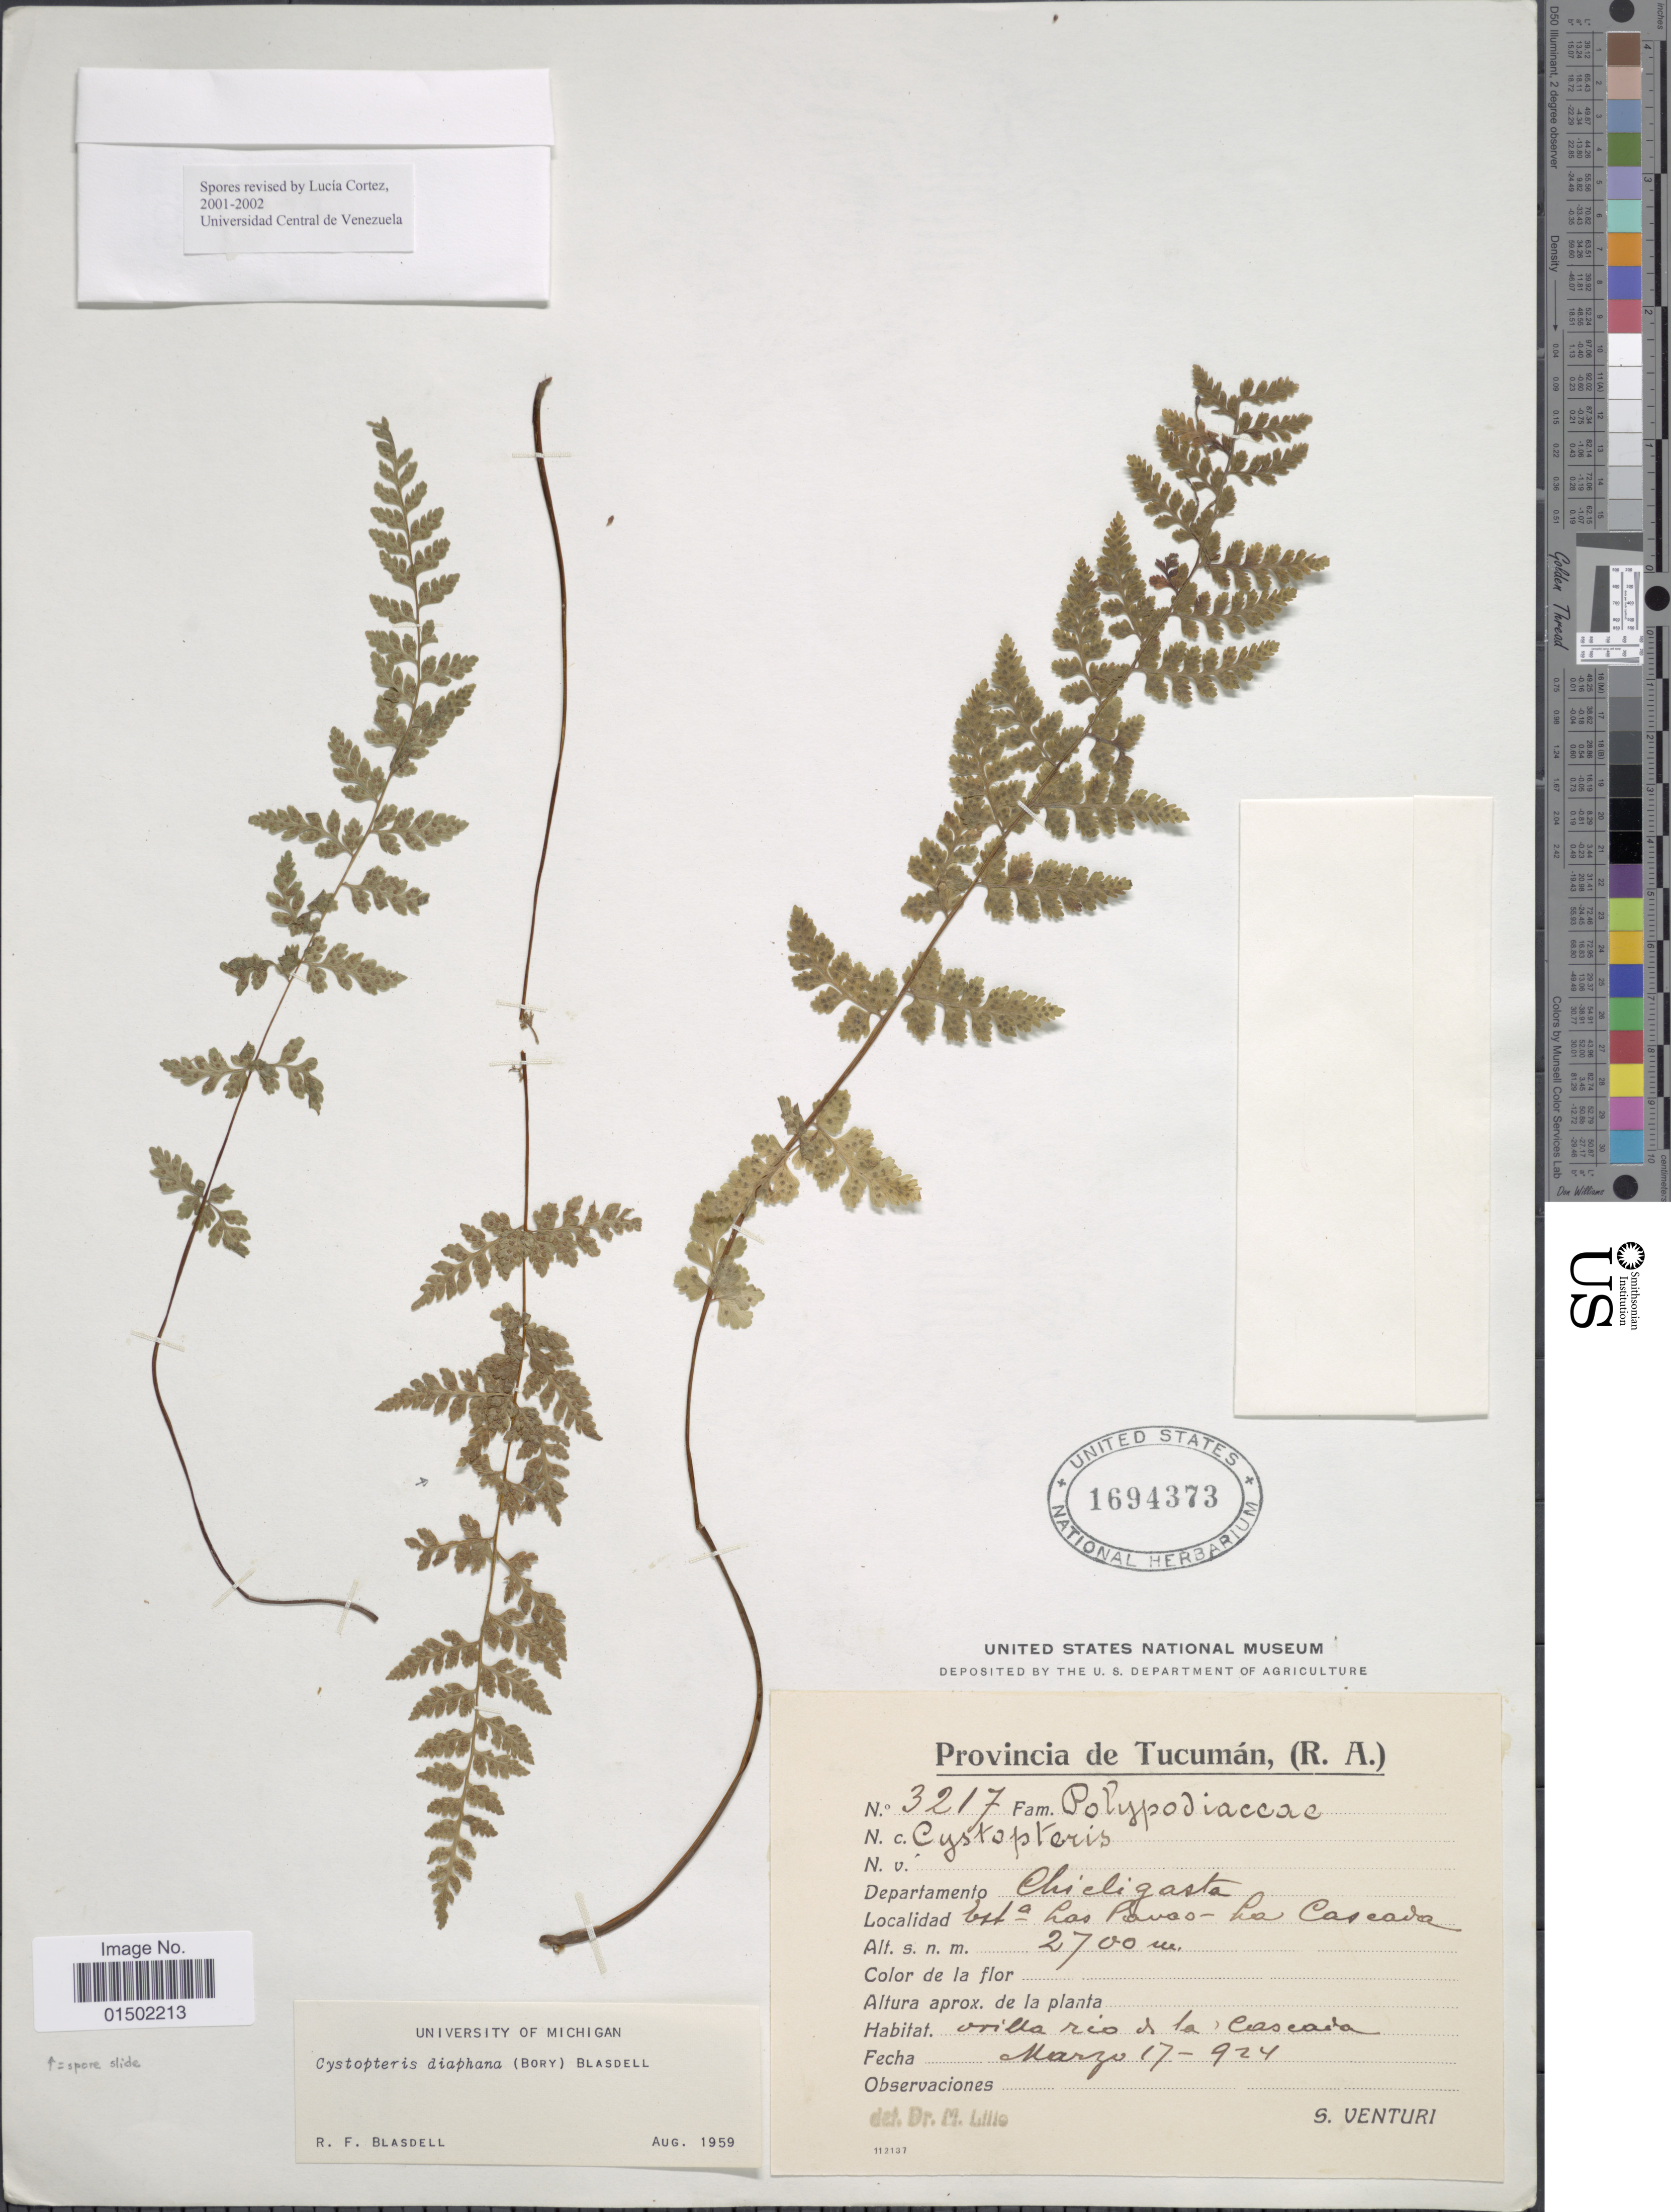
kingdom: Plantae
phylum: Tracheophyta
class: Polypodiopsida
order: Polypodiales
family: Cystopteridaceae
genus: Cystopteris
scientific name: Cystopteris diaphana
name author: (Bory) Blasdell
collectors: S. Venturi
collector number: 3217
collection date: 1924-03-17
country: Argentina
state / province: Tucuman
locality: Est-a Las Pavas - Las Cascada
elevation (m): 2700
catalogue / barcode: US 1694373